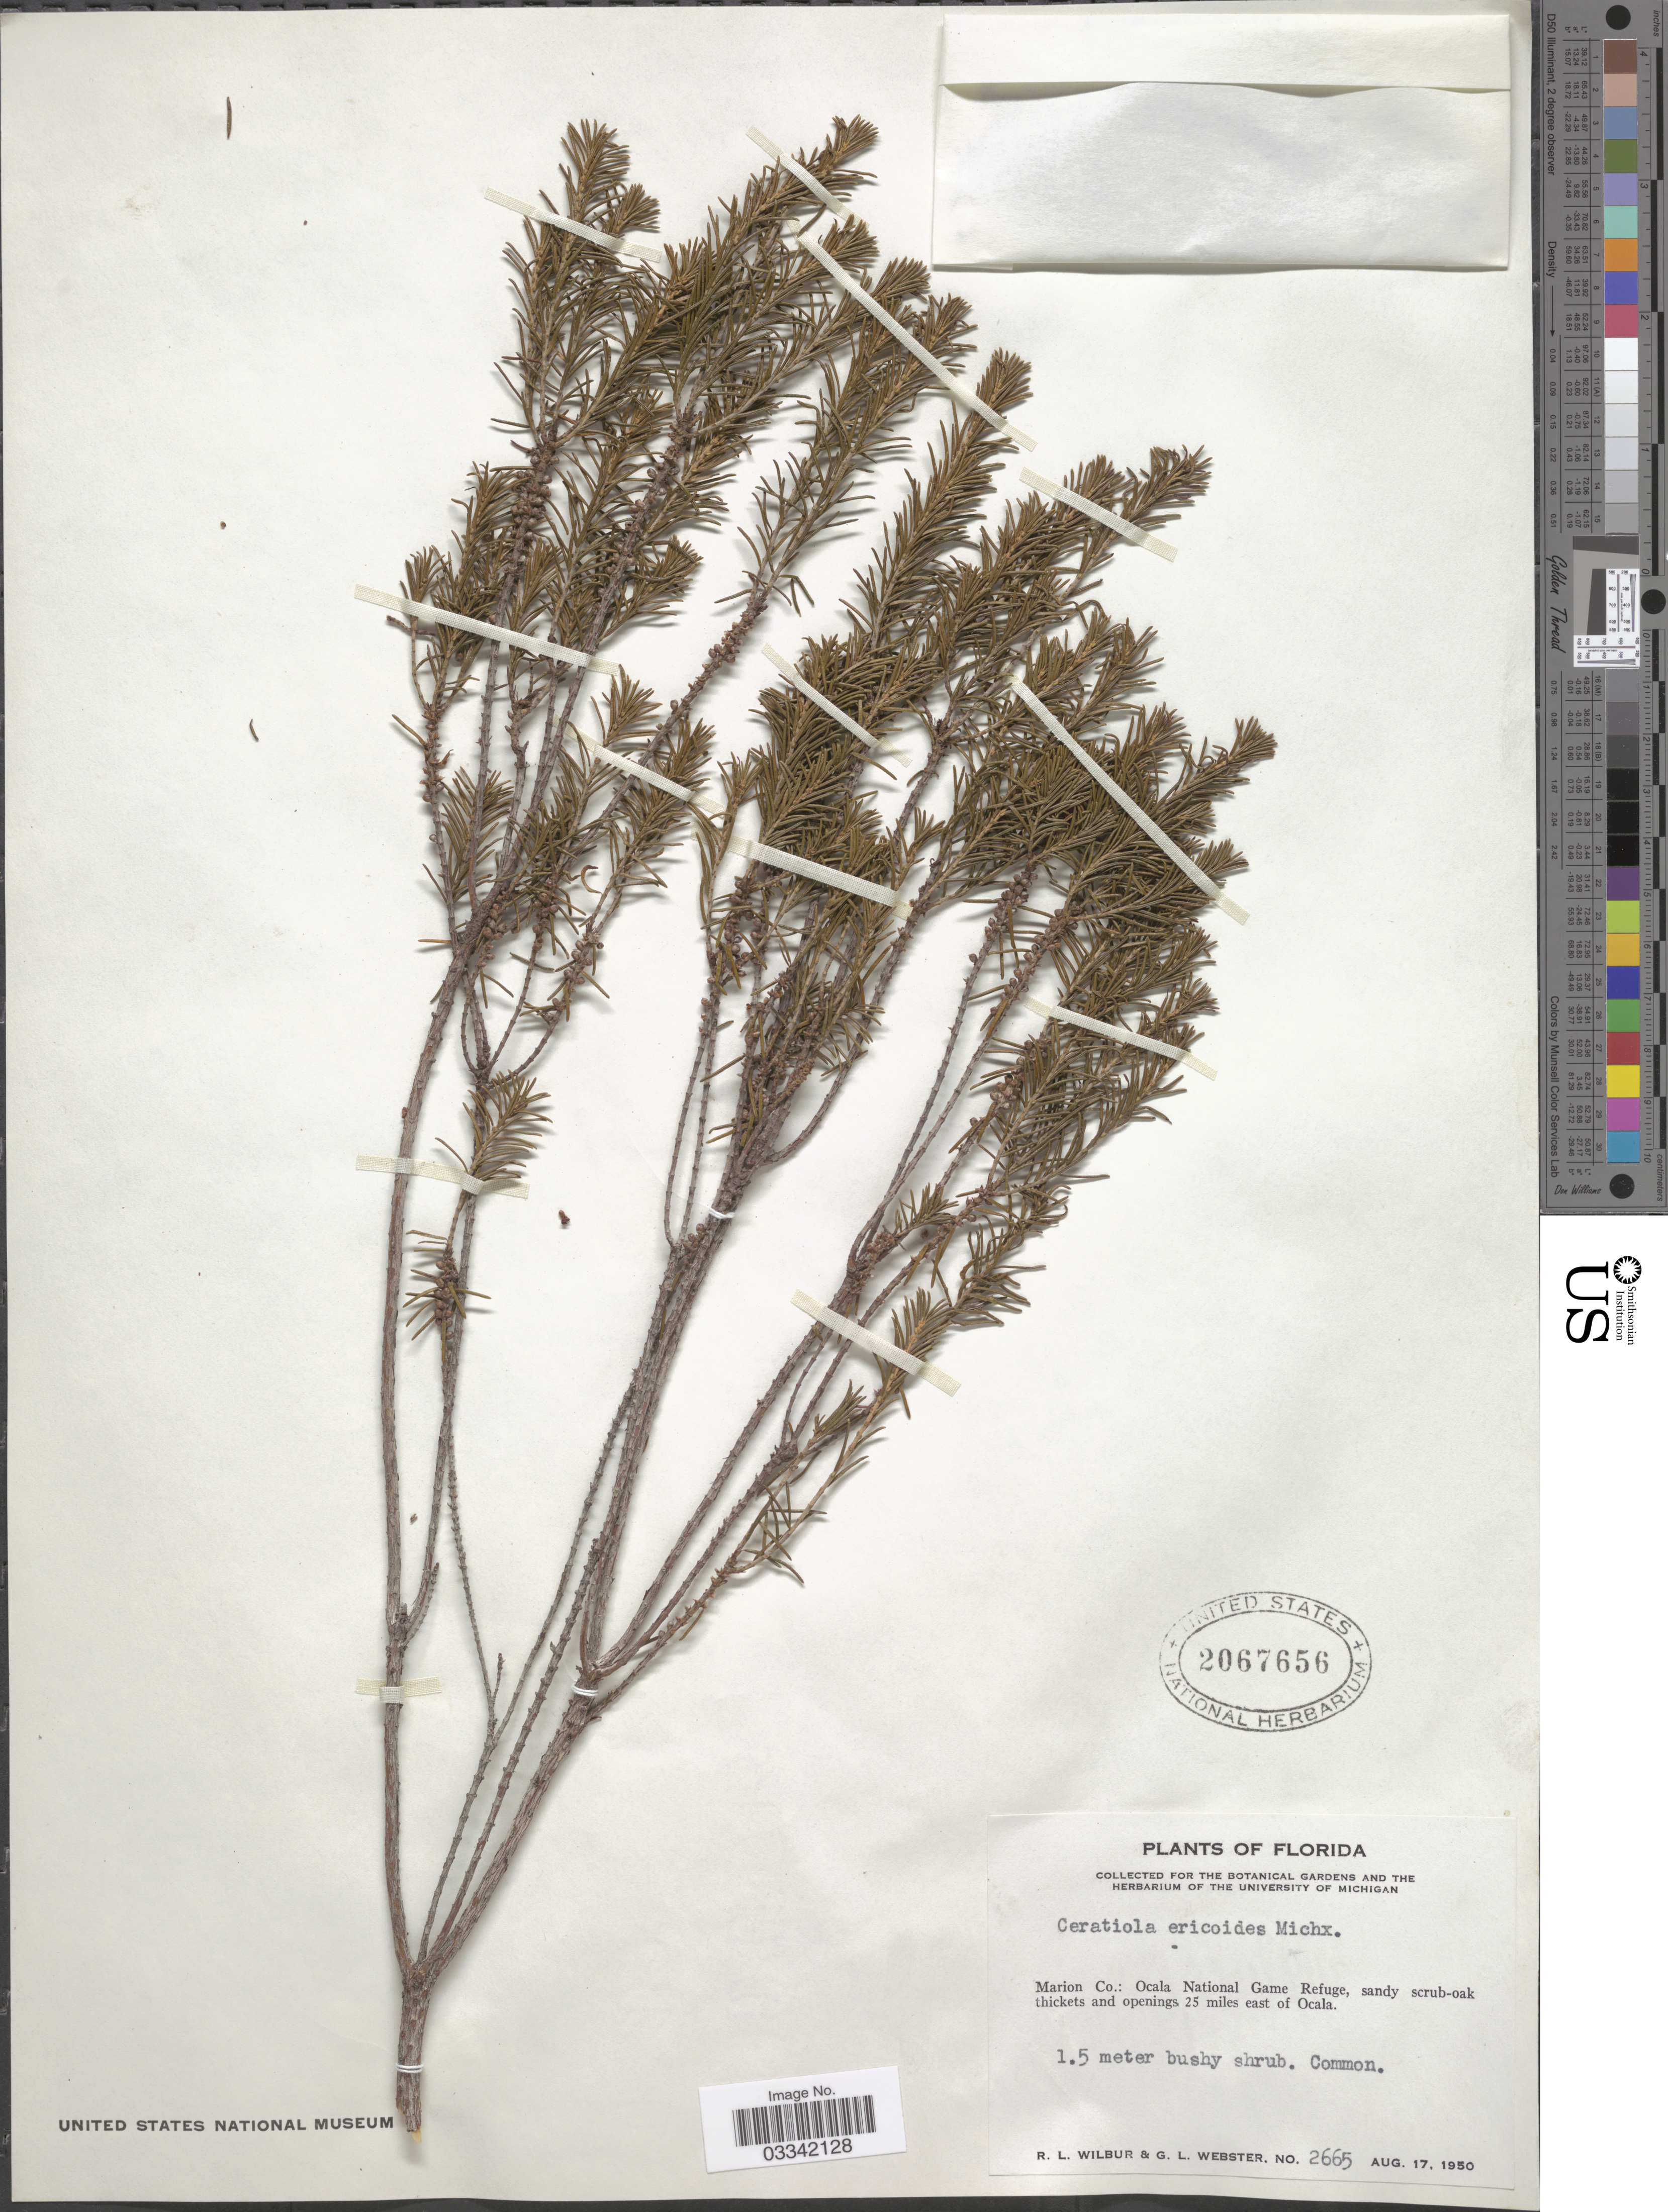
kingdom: Plantae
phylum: Tracheophyta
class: Magnoliopsida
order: Ericales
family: Ericaceae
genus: Ceratiola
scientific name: Ceratiola ericoides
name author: Michx.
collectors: R. L. Wilbur & G. L. Webster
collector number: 2665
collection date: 1950-08-17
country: United States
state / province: Florida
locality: Marion Co.: Ocala National Game Refuge, sandy scrub-oak thickets and openings 25 miles east of Ocala.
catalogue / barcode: US 2067656